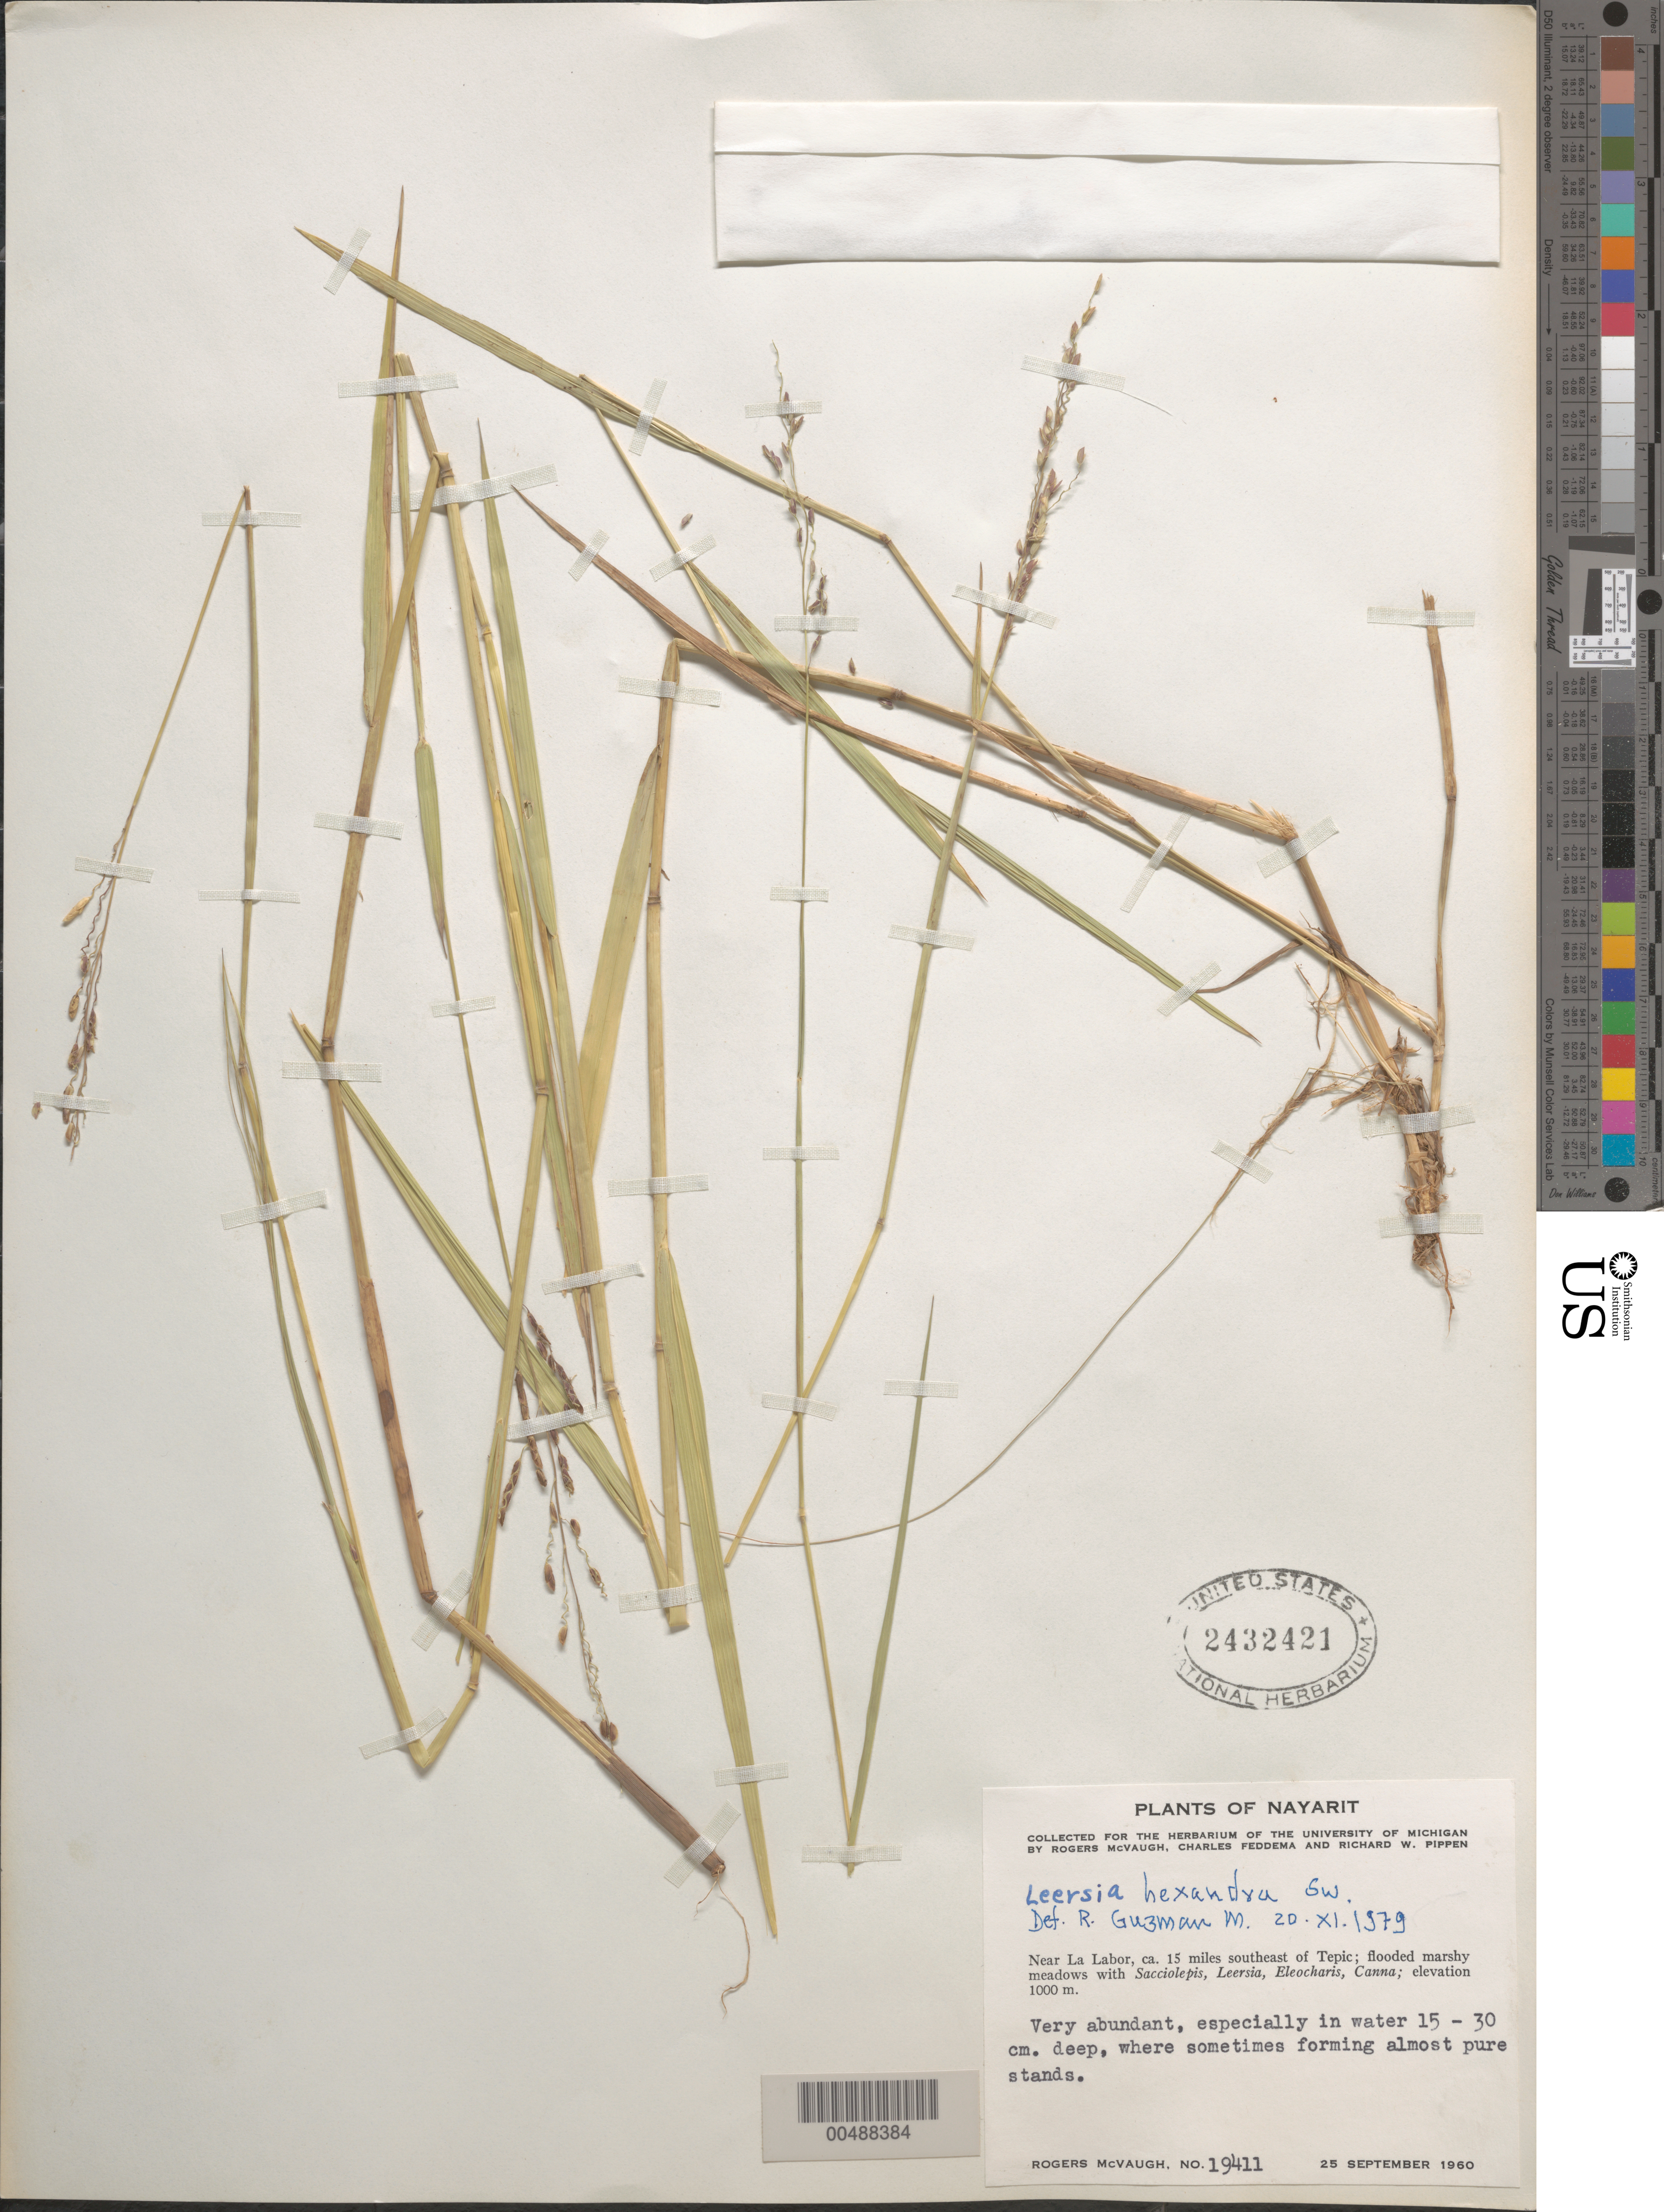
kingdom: Plantae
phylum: Tracheophyta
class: Liliopsida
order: Poales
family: Poaceae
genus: Leersia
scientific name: Leersia hexandra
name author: Sw.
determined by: Guzm n-M., R.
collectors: R. McVaugh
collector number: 19411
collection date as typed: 25 Sep 1960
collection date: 1960-09-25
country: Mexico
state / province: Nayarit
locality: Near La Labor, ca 15 mi SE of Tepic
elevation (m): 1000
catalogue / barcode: US 2432421